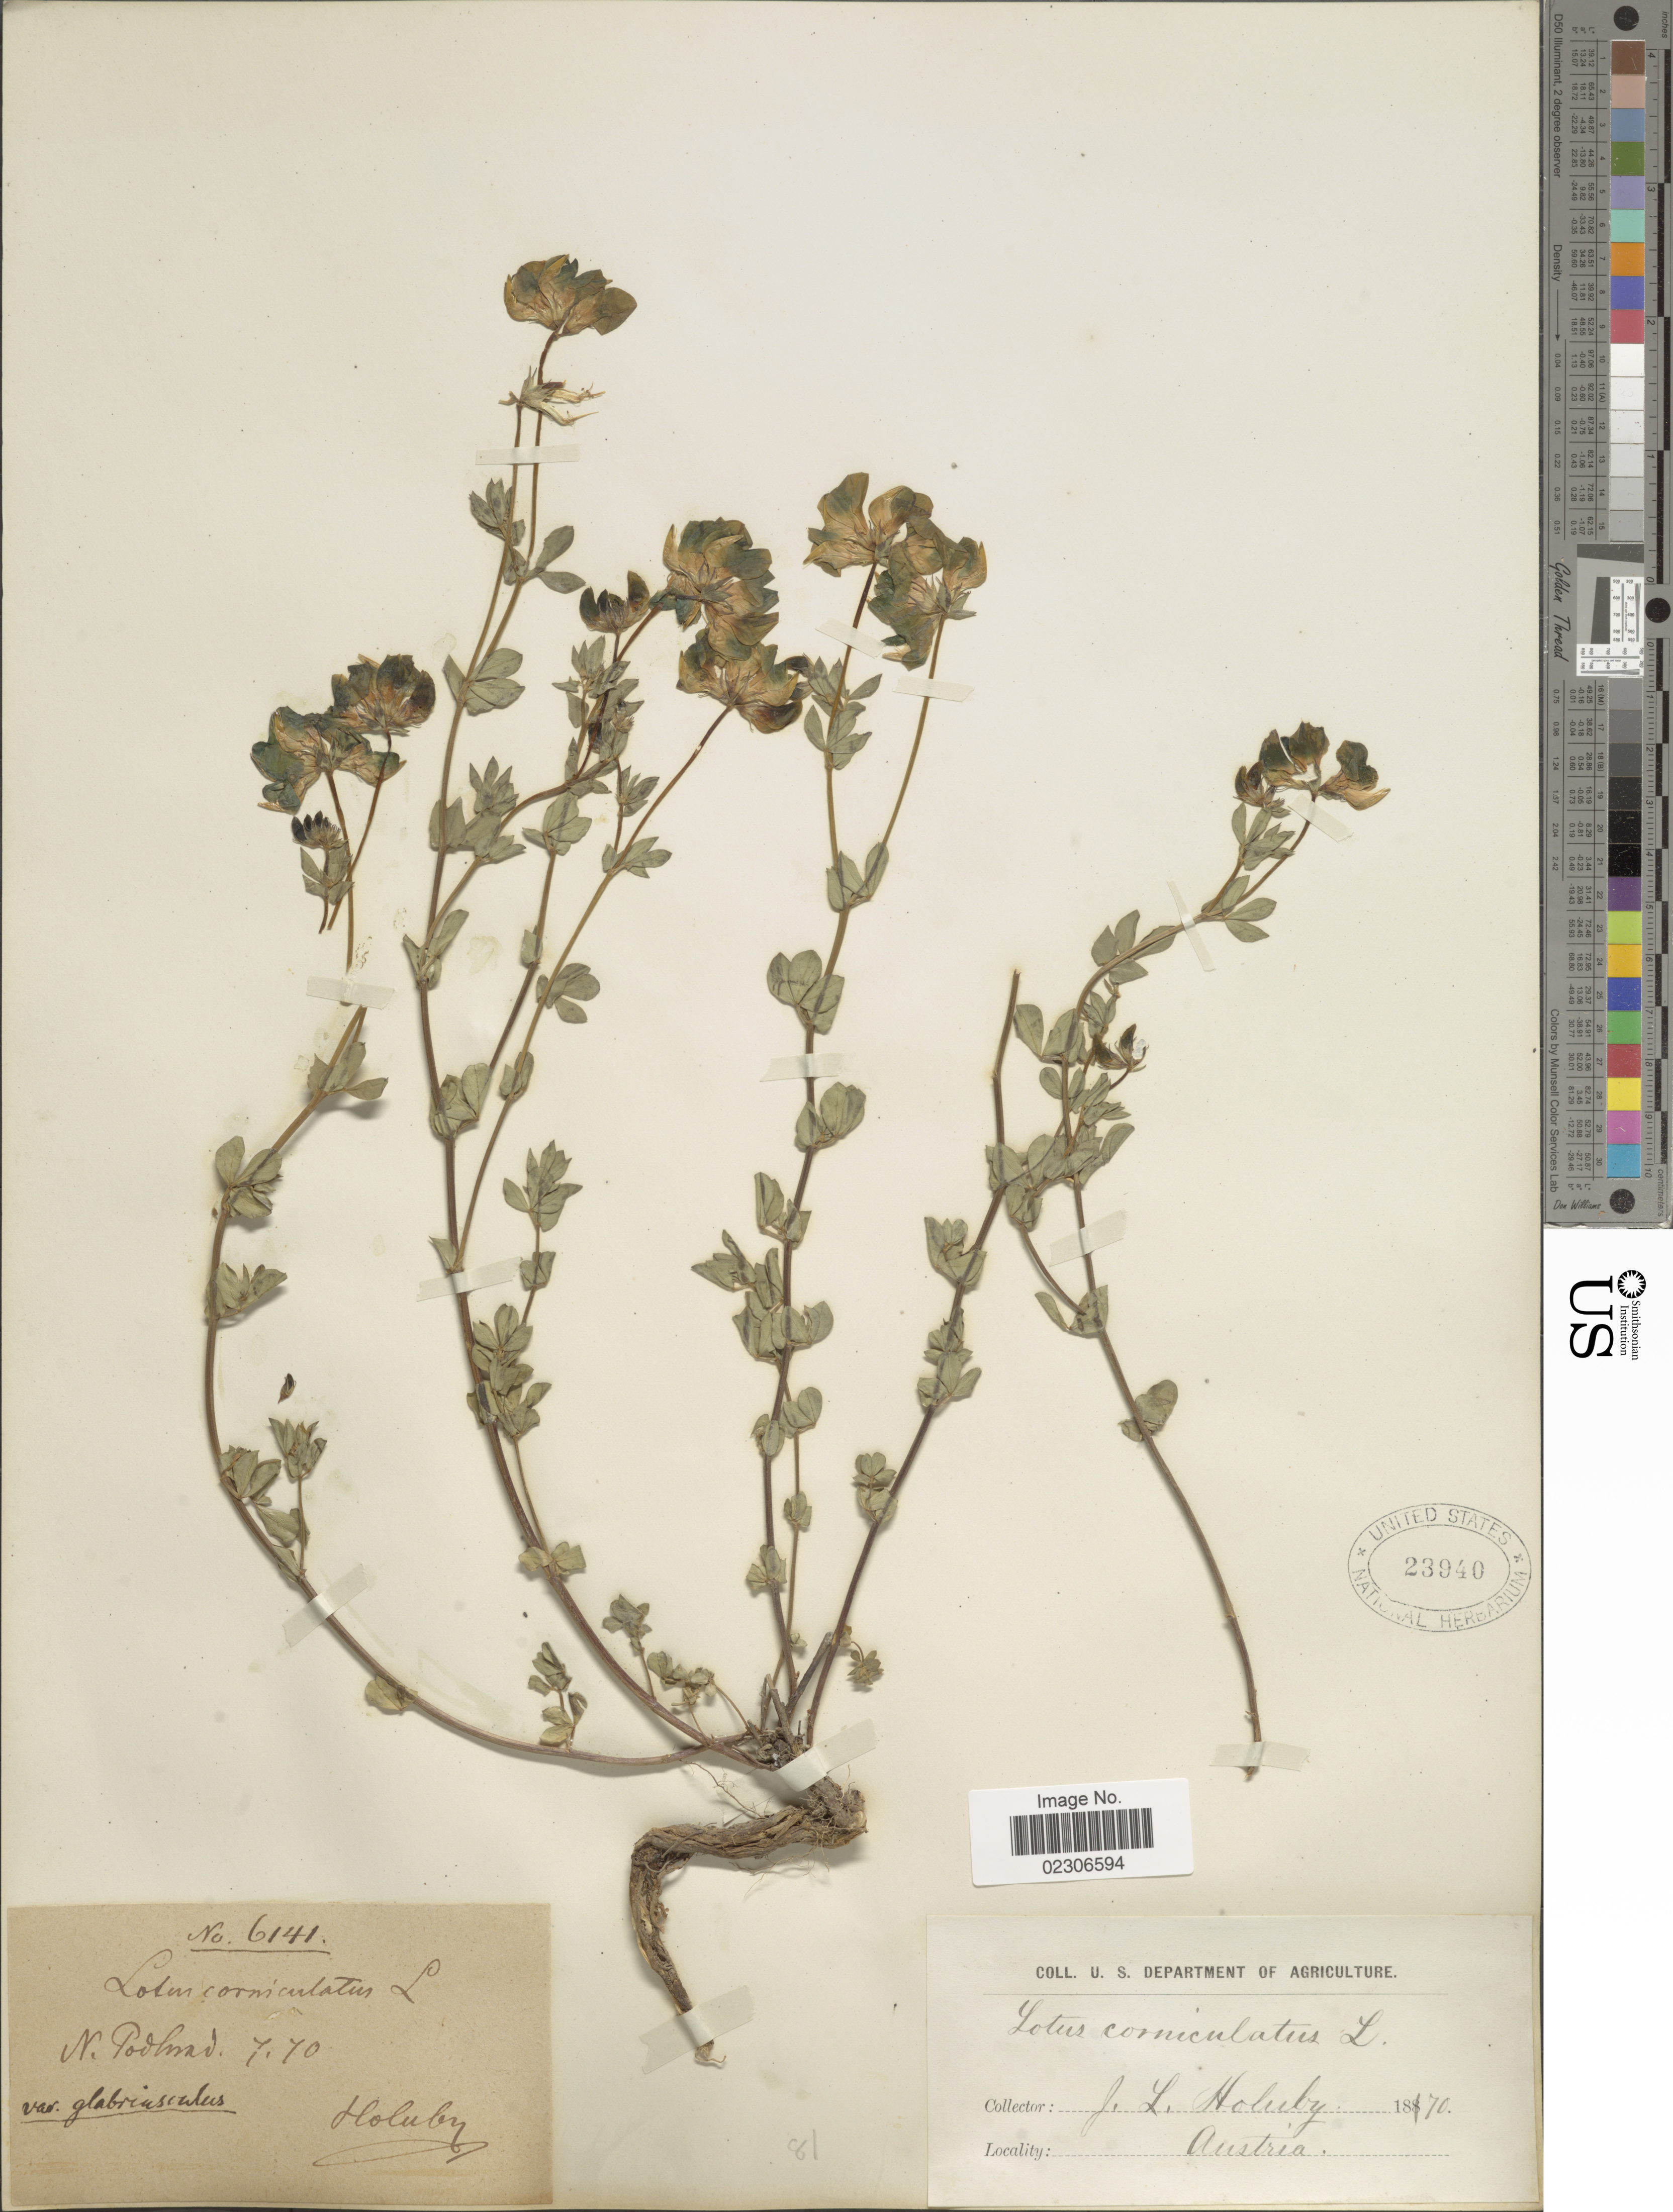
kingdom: Plantae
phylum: Tracheophyta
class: Magnoliopsida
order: Fabales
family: Fabaceae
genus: Lotus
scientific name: Lotus corniculatus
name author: L.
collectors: J. Holuby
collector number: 6141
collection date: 1870-07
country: Austria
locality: N. Podlmad [interpreted]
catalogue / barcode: US 23940